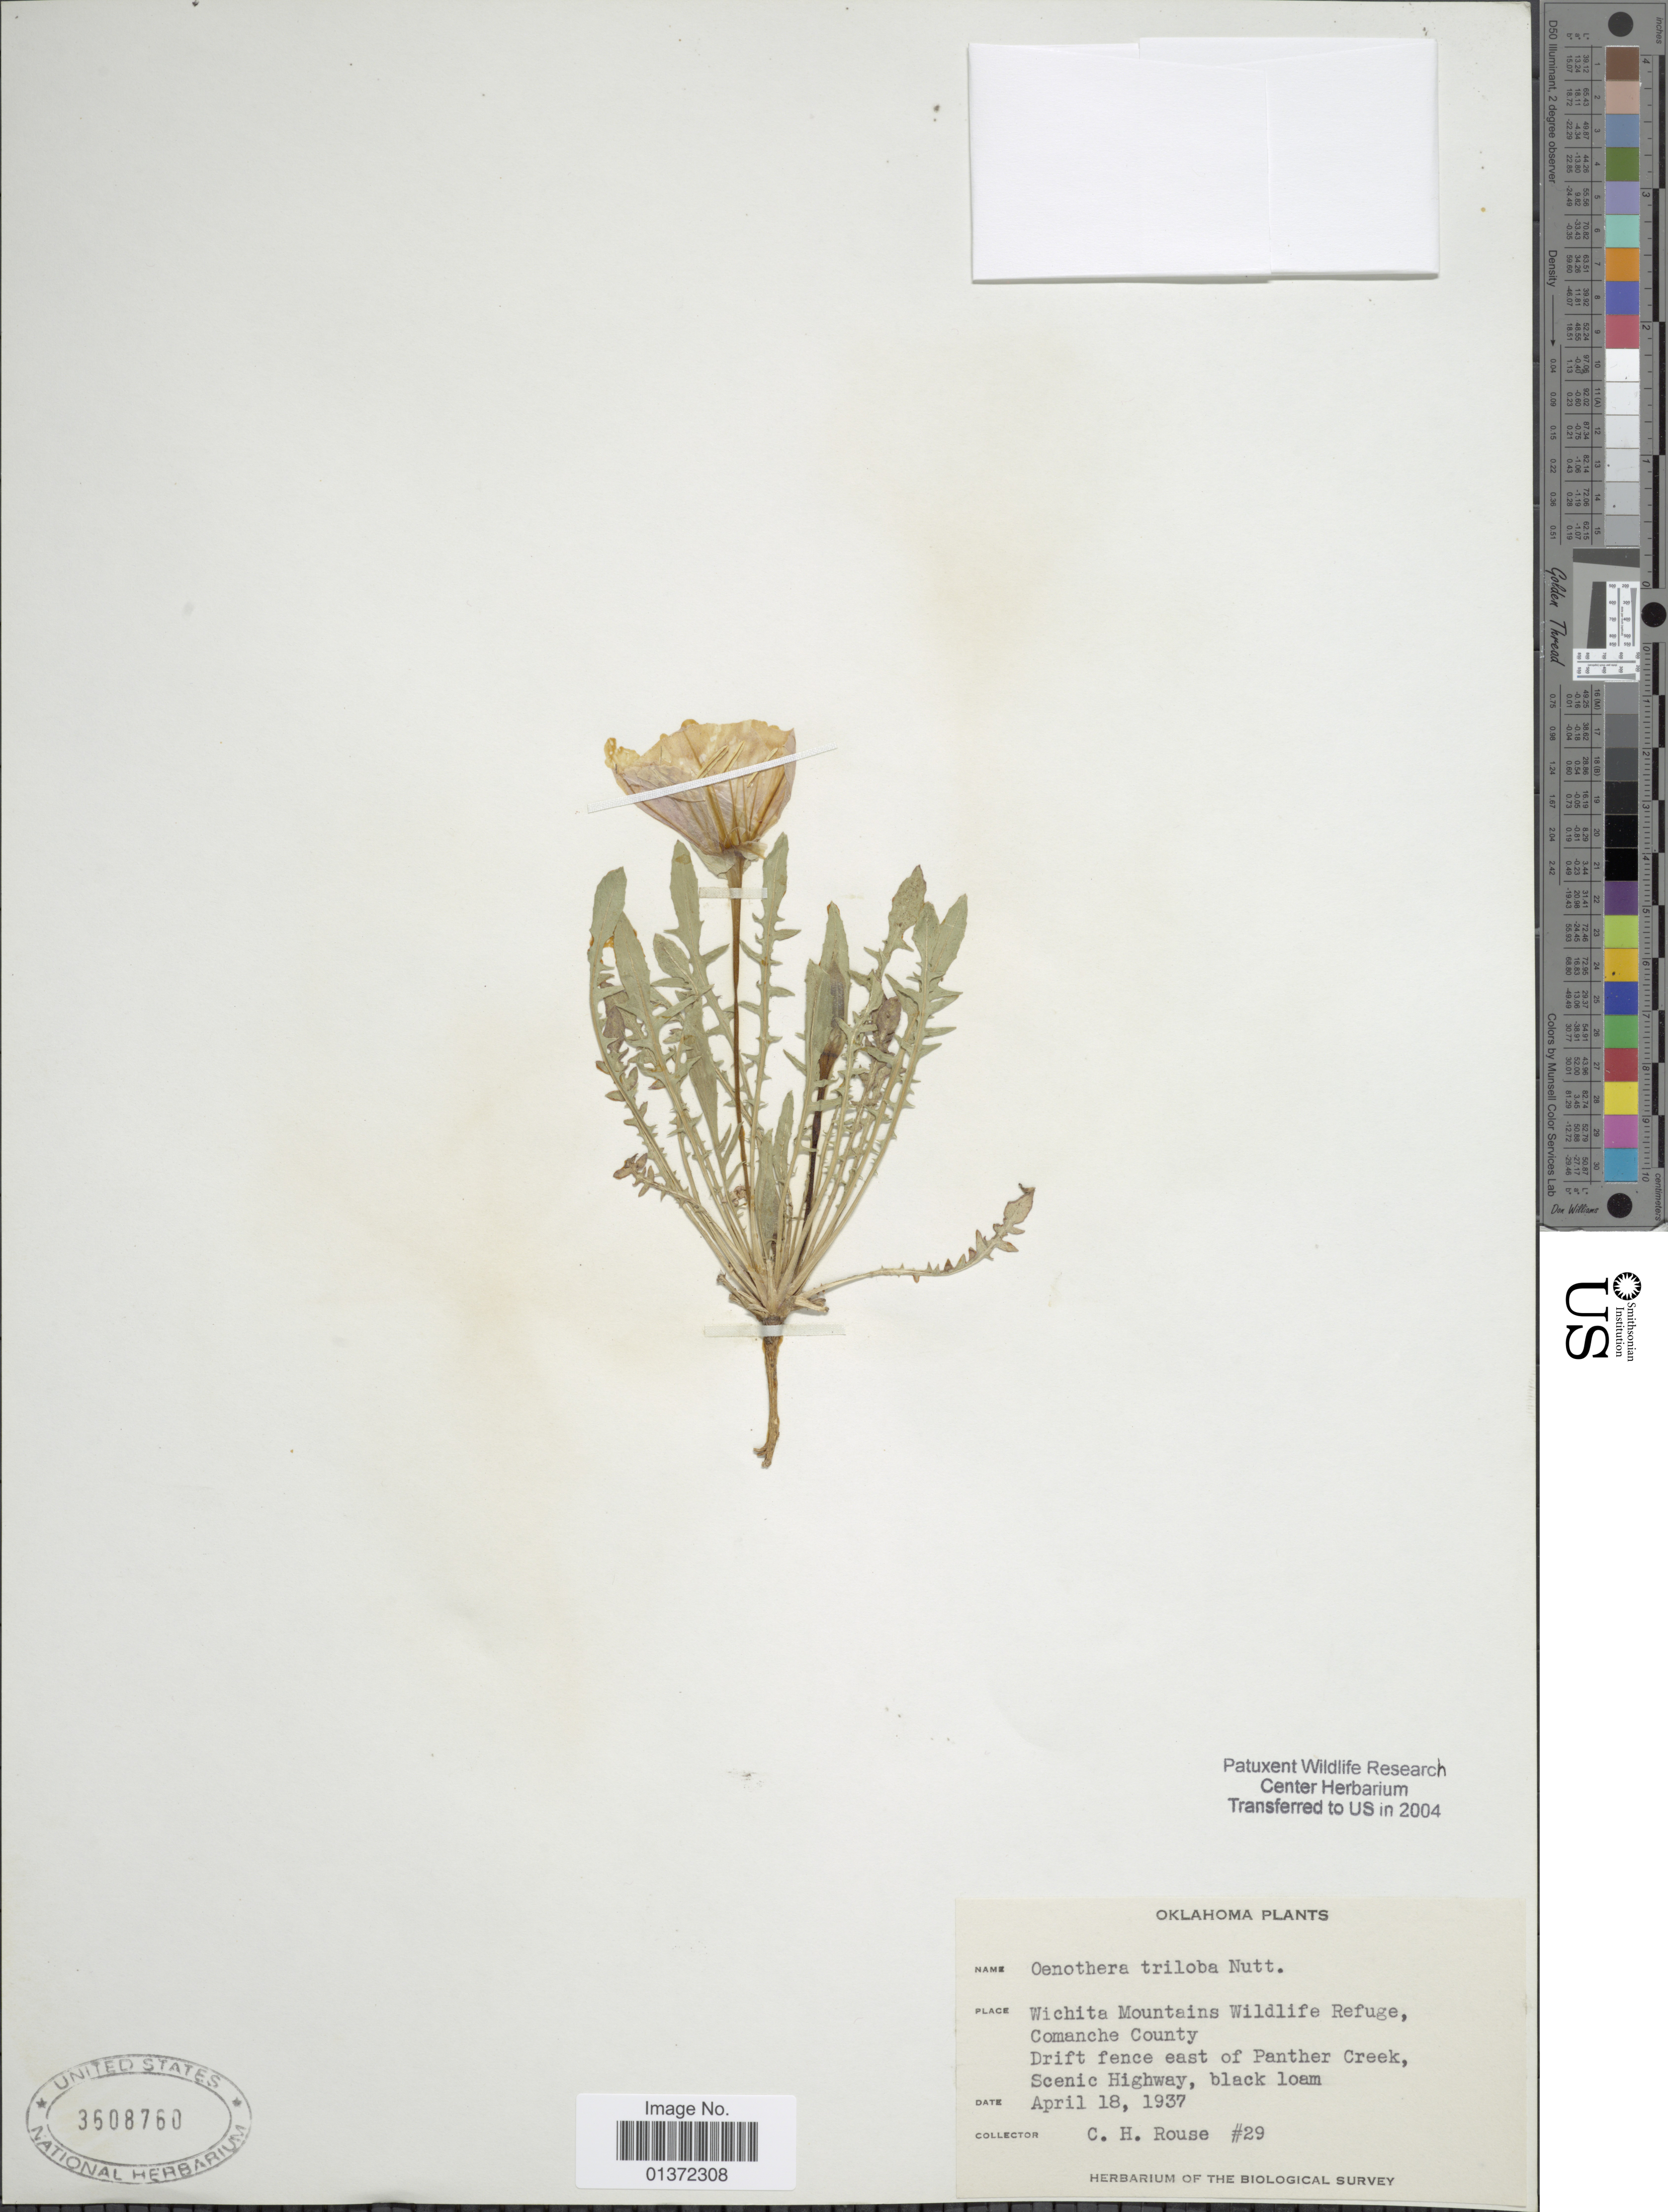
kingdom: Plantae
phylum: Tracheophyta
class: Magnoliopsida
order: Myrtales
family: Onagraceae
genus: Oenothera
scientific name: Oenothera triloba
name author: Nutt.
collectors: C. Rouse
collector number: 29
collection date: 1937-04-18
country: United States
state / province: Oklahoma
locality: Wichita Mountains Wildlife Refuge, Comanche County, drift fence east of Panther Creek, Scenic Highway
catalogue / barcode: US 3508760